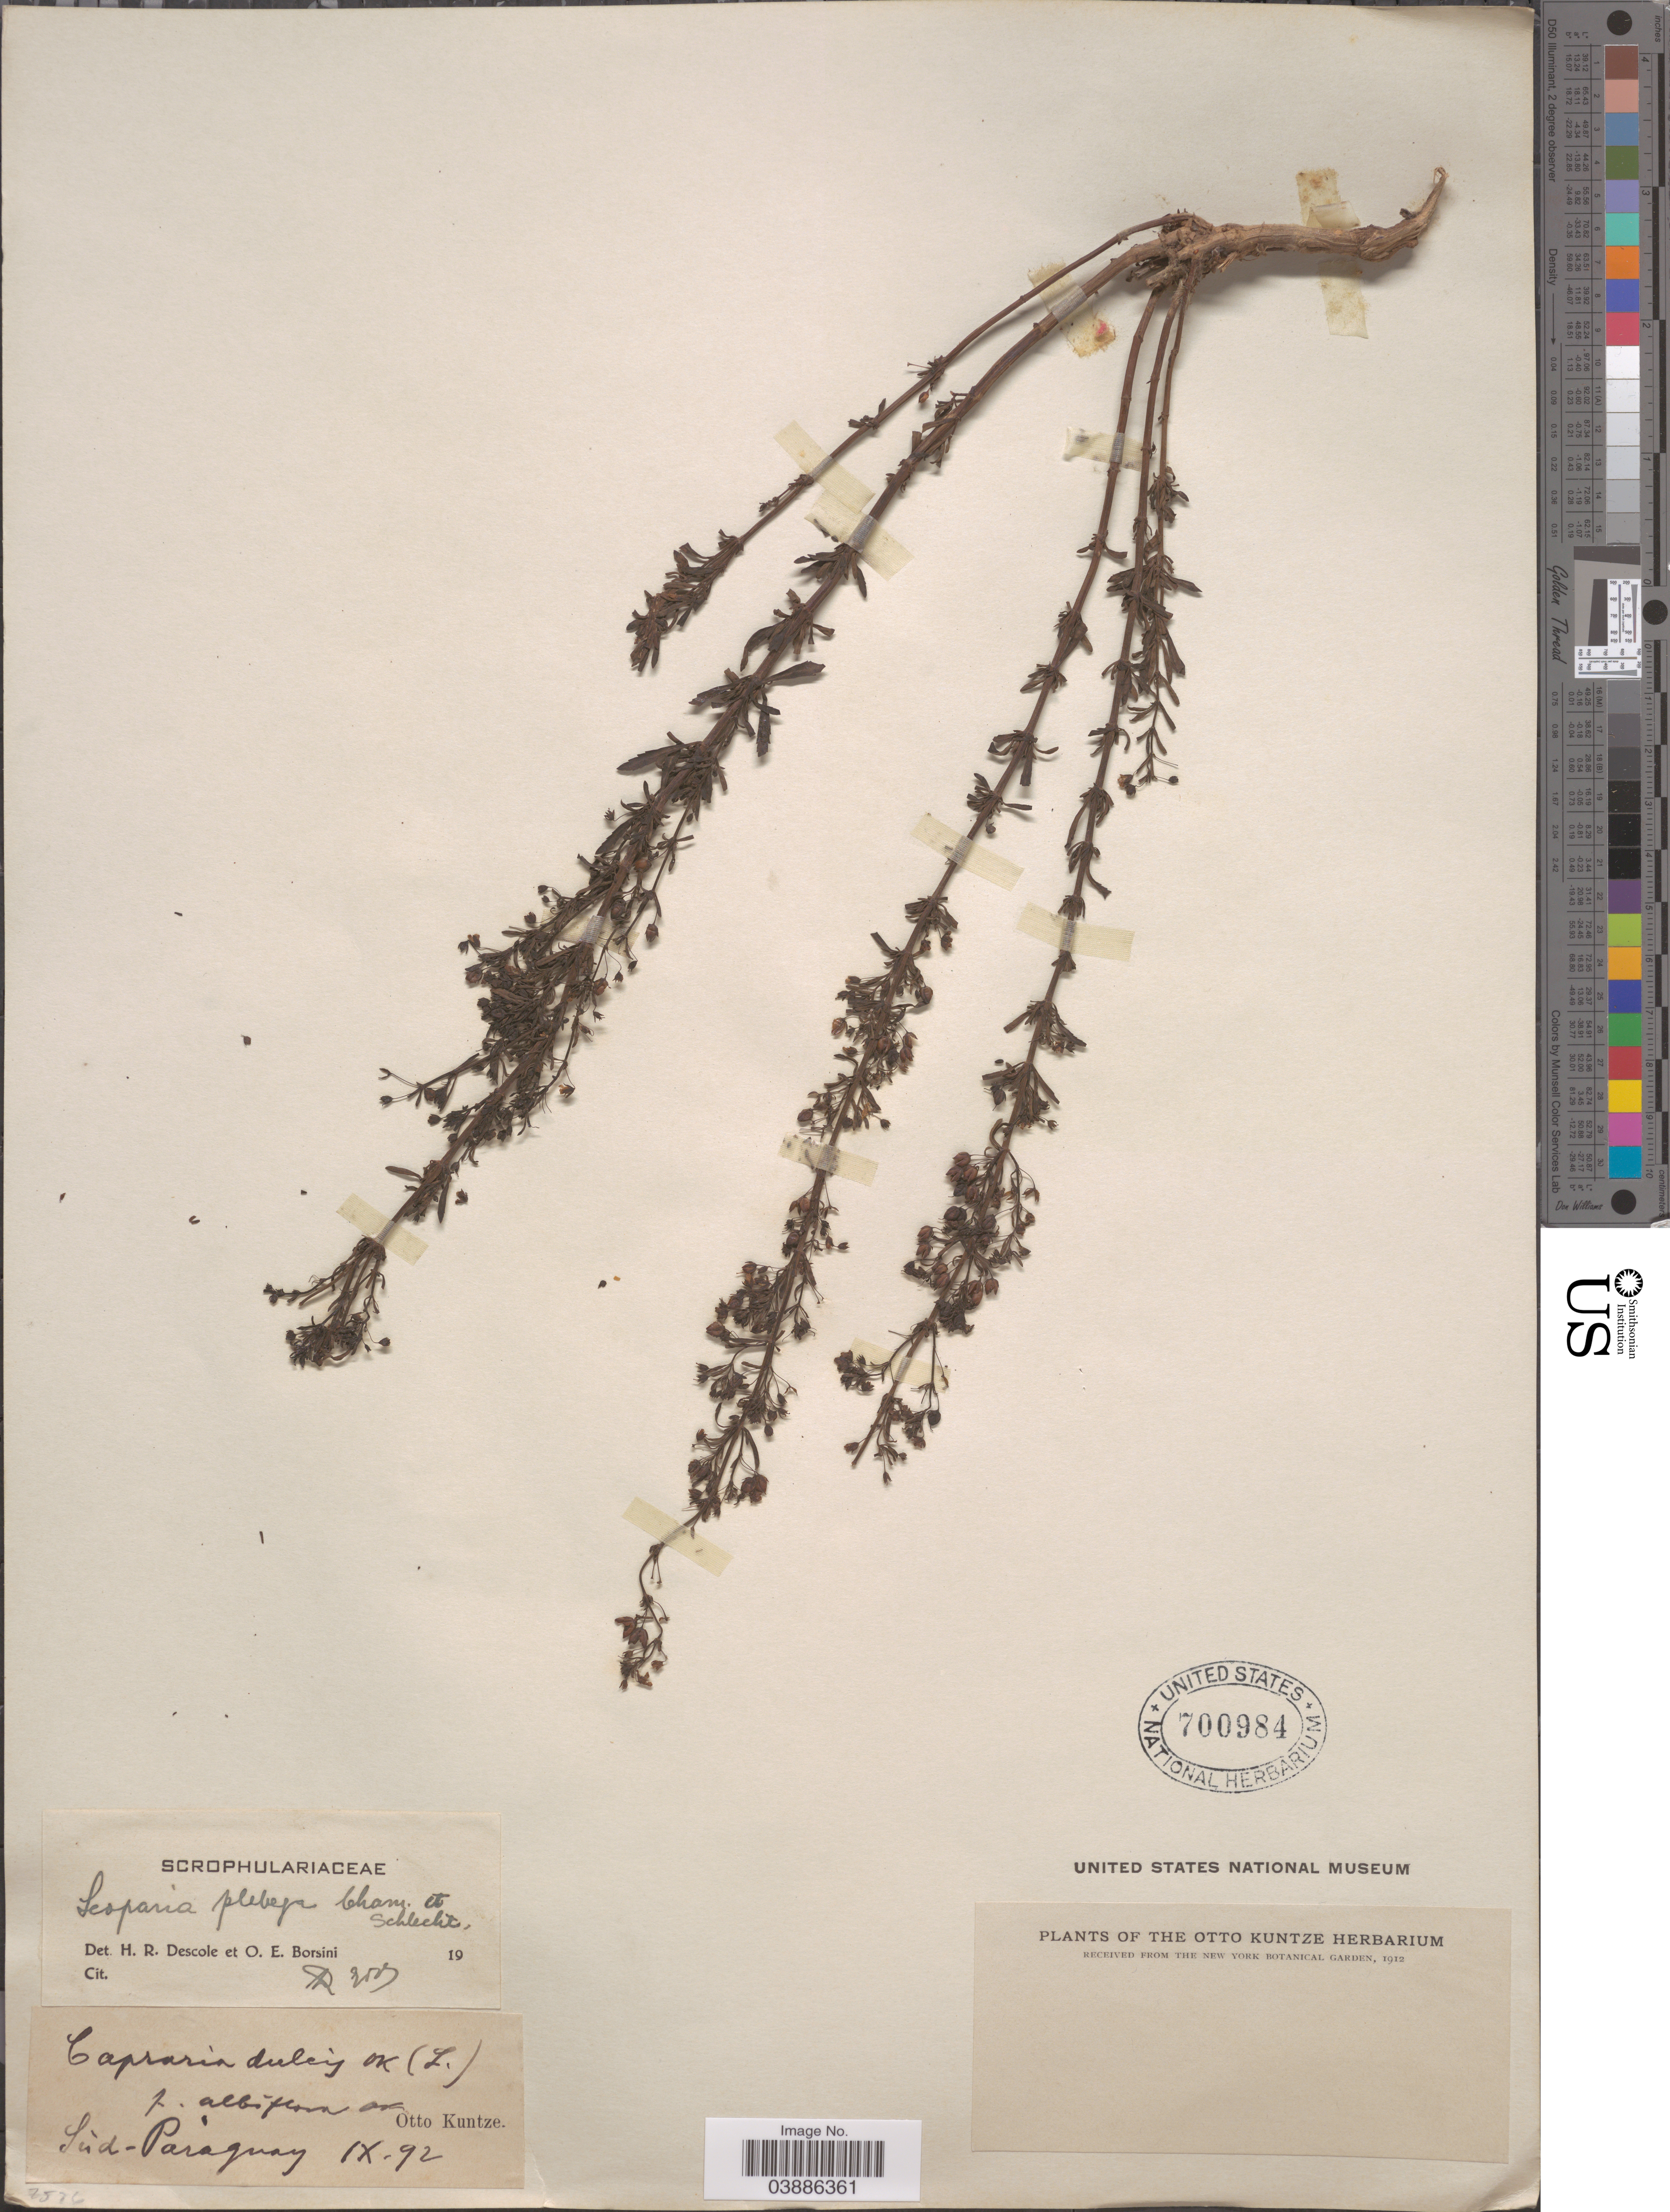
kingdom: Plantae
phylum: Tracheophyta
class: Magnoliopsida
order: Lamiales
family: Plantaginaceae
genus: Scoparia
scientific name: Scoparia plebeja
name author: Cham. & Schltdl.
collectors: C.E.O. Kuntze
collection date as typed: Transcribed d/m/y: /9/92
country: Paraguay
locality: Süd-Paraguay.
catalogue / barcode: US 700984